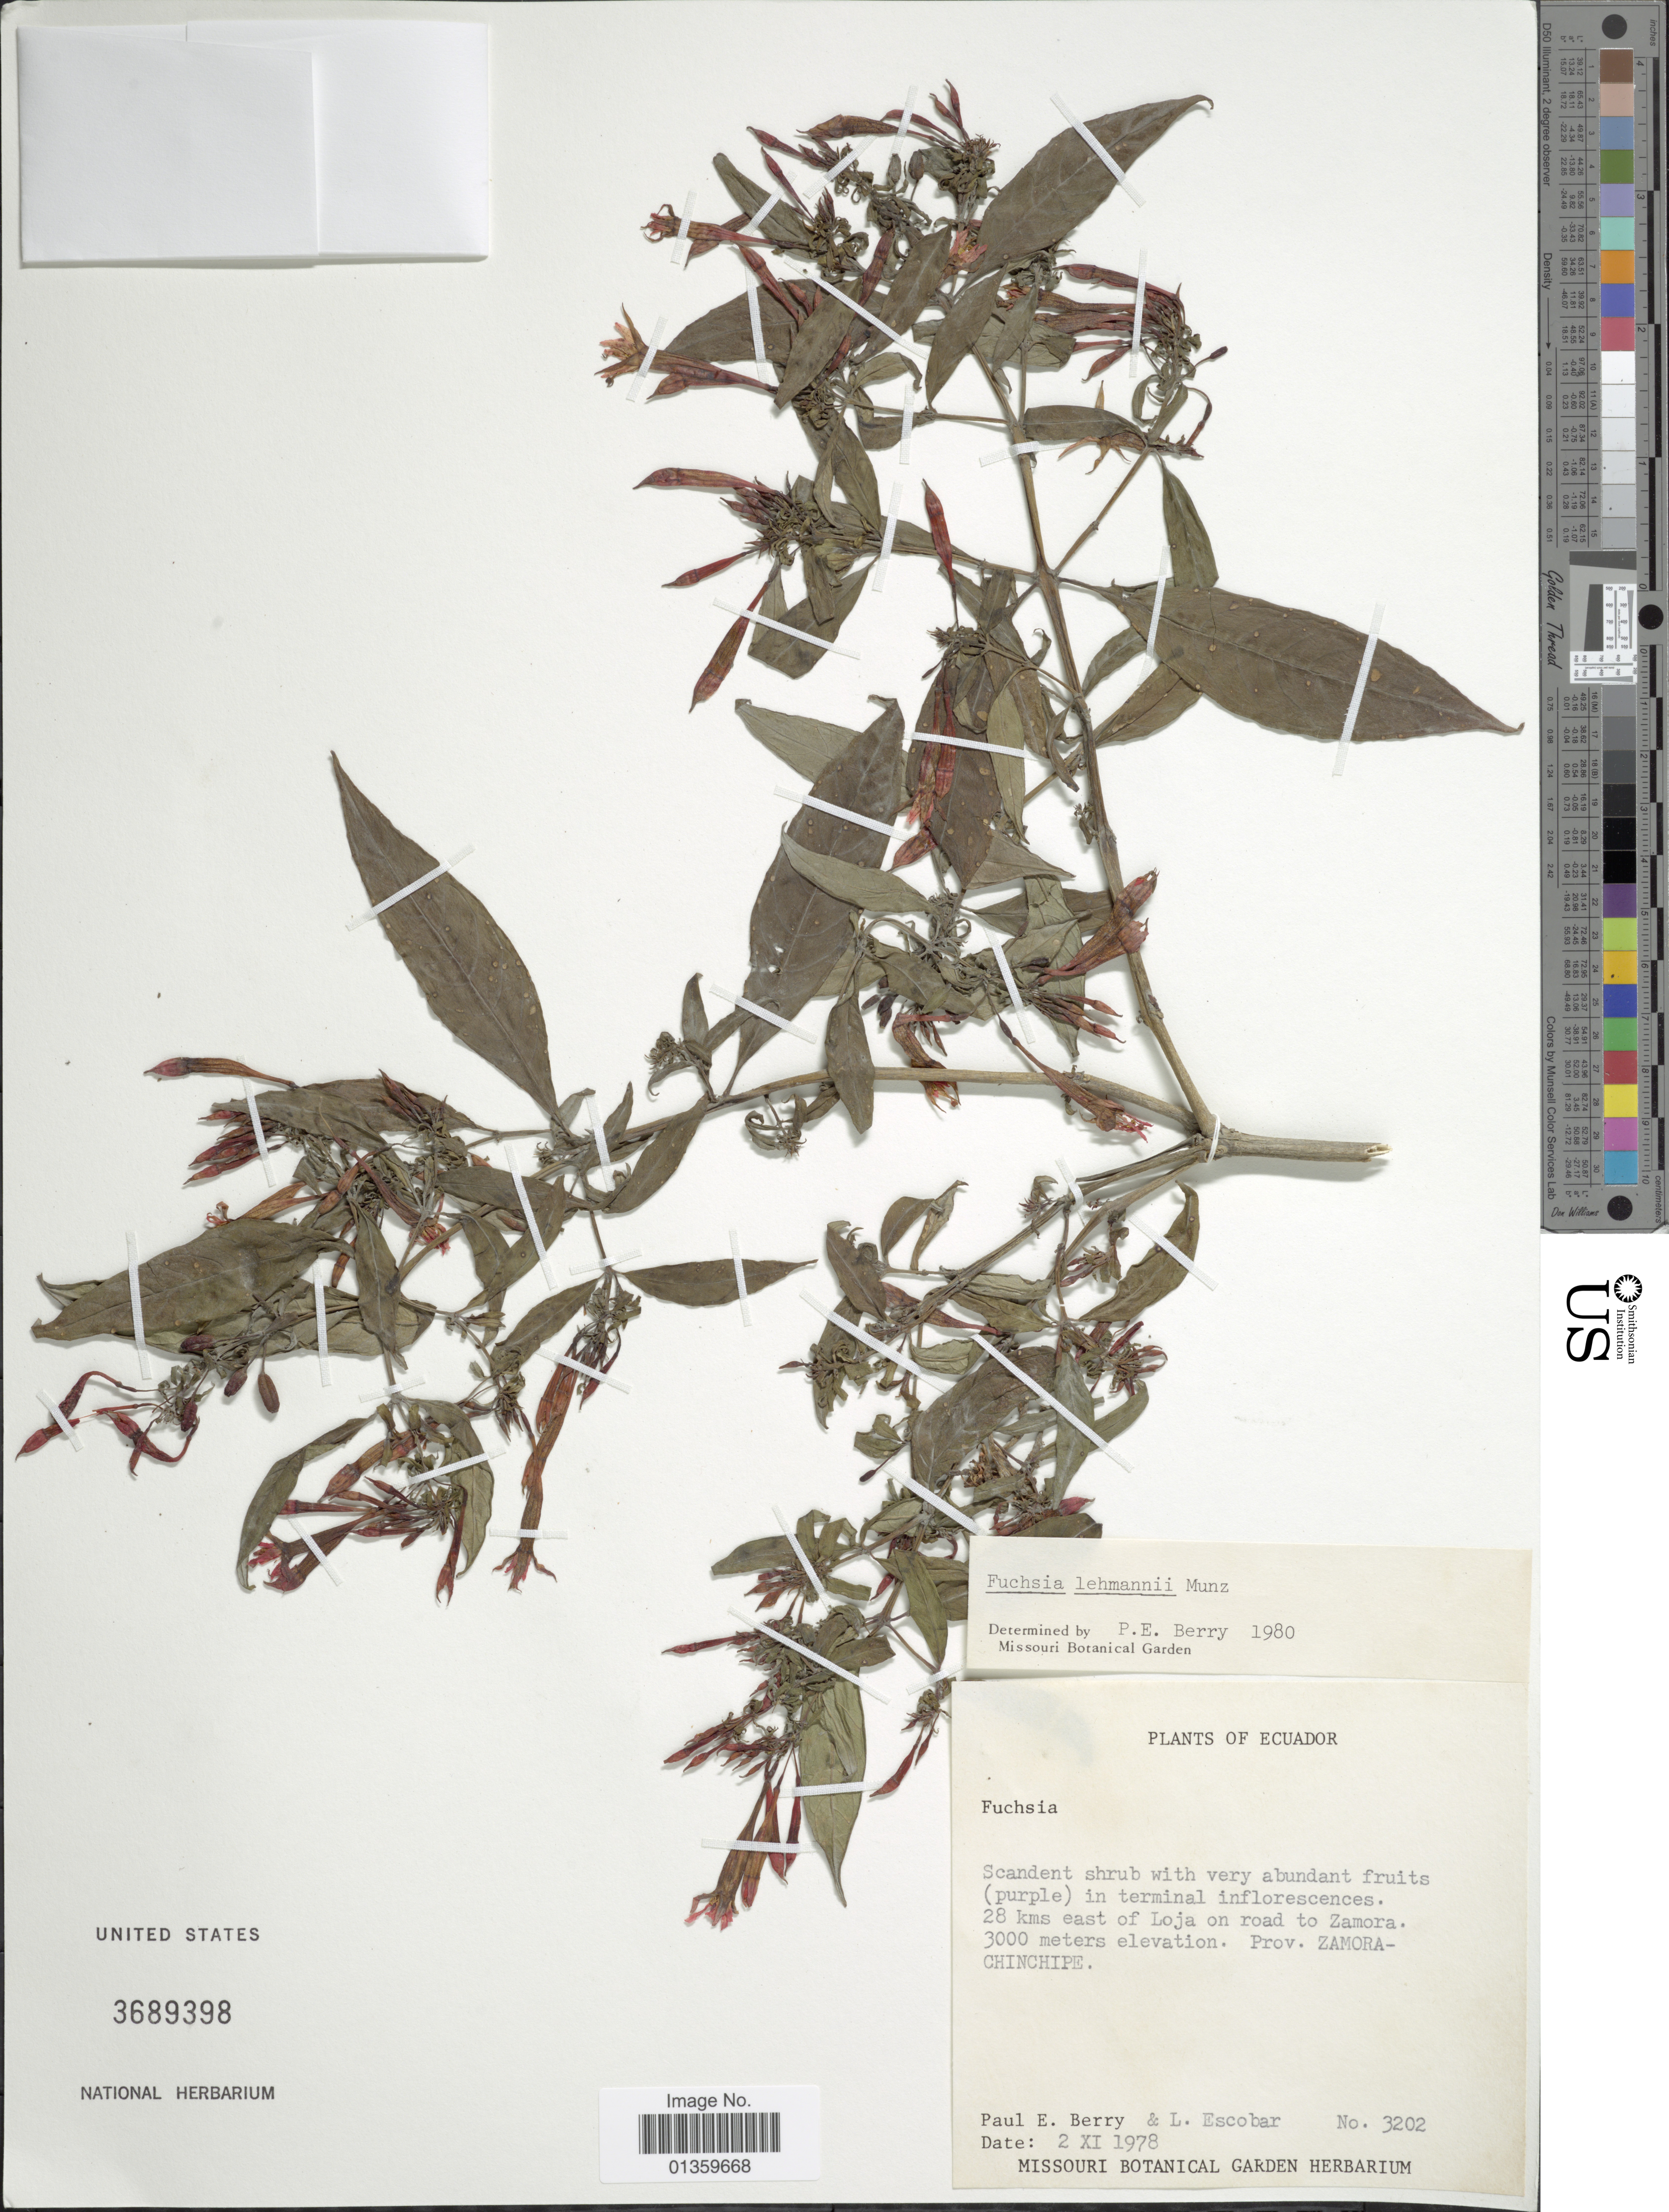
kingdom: Plantae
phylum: Tracheophyta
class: Magnoliopsida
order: Myrtales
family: Onagraceae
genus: Fuchsia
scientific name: Fuchsia lehmannii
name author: Munz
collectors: P. E. Berry & L. Escobar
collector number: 3202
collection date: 1978-11-02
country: Ecuador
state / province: Zamora-Chinchipe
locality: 28 kms east of Loja on road to Zamora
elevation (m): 3000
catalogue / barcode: US 3689398